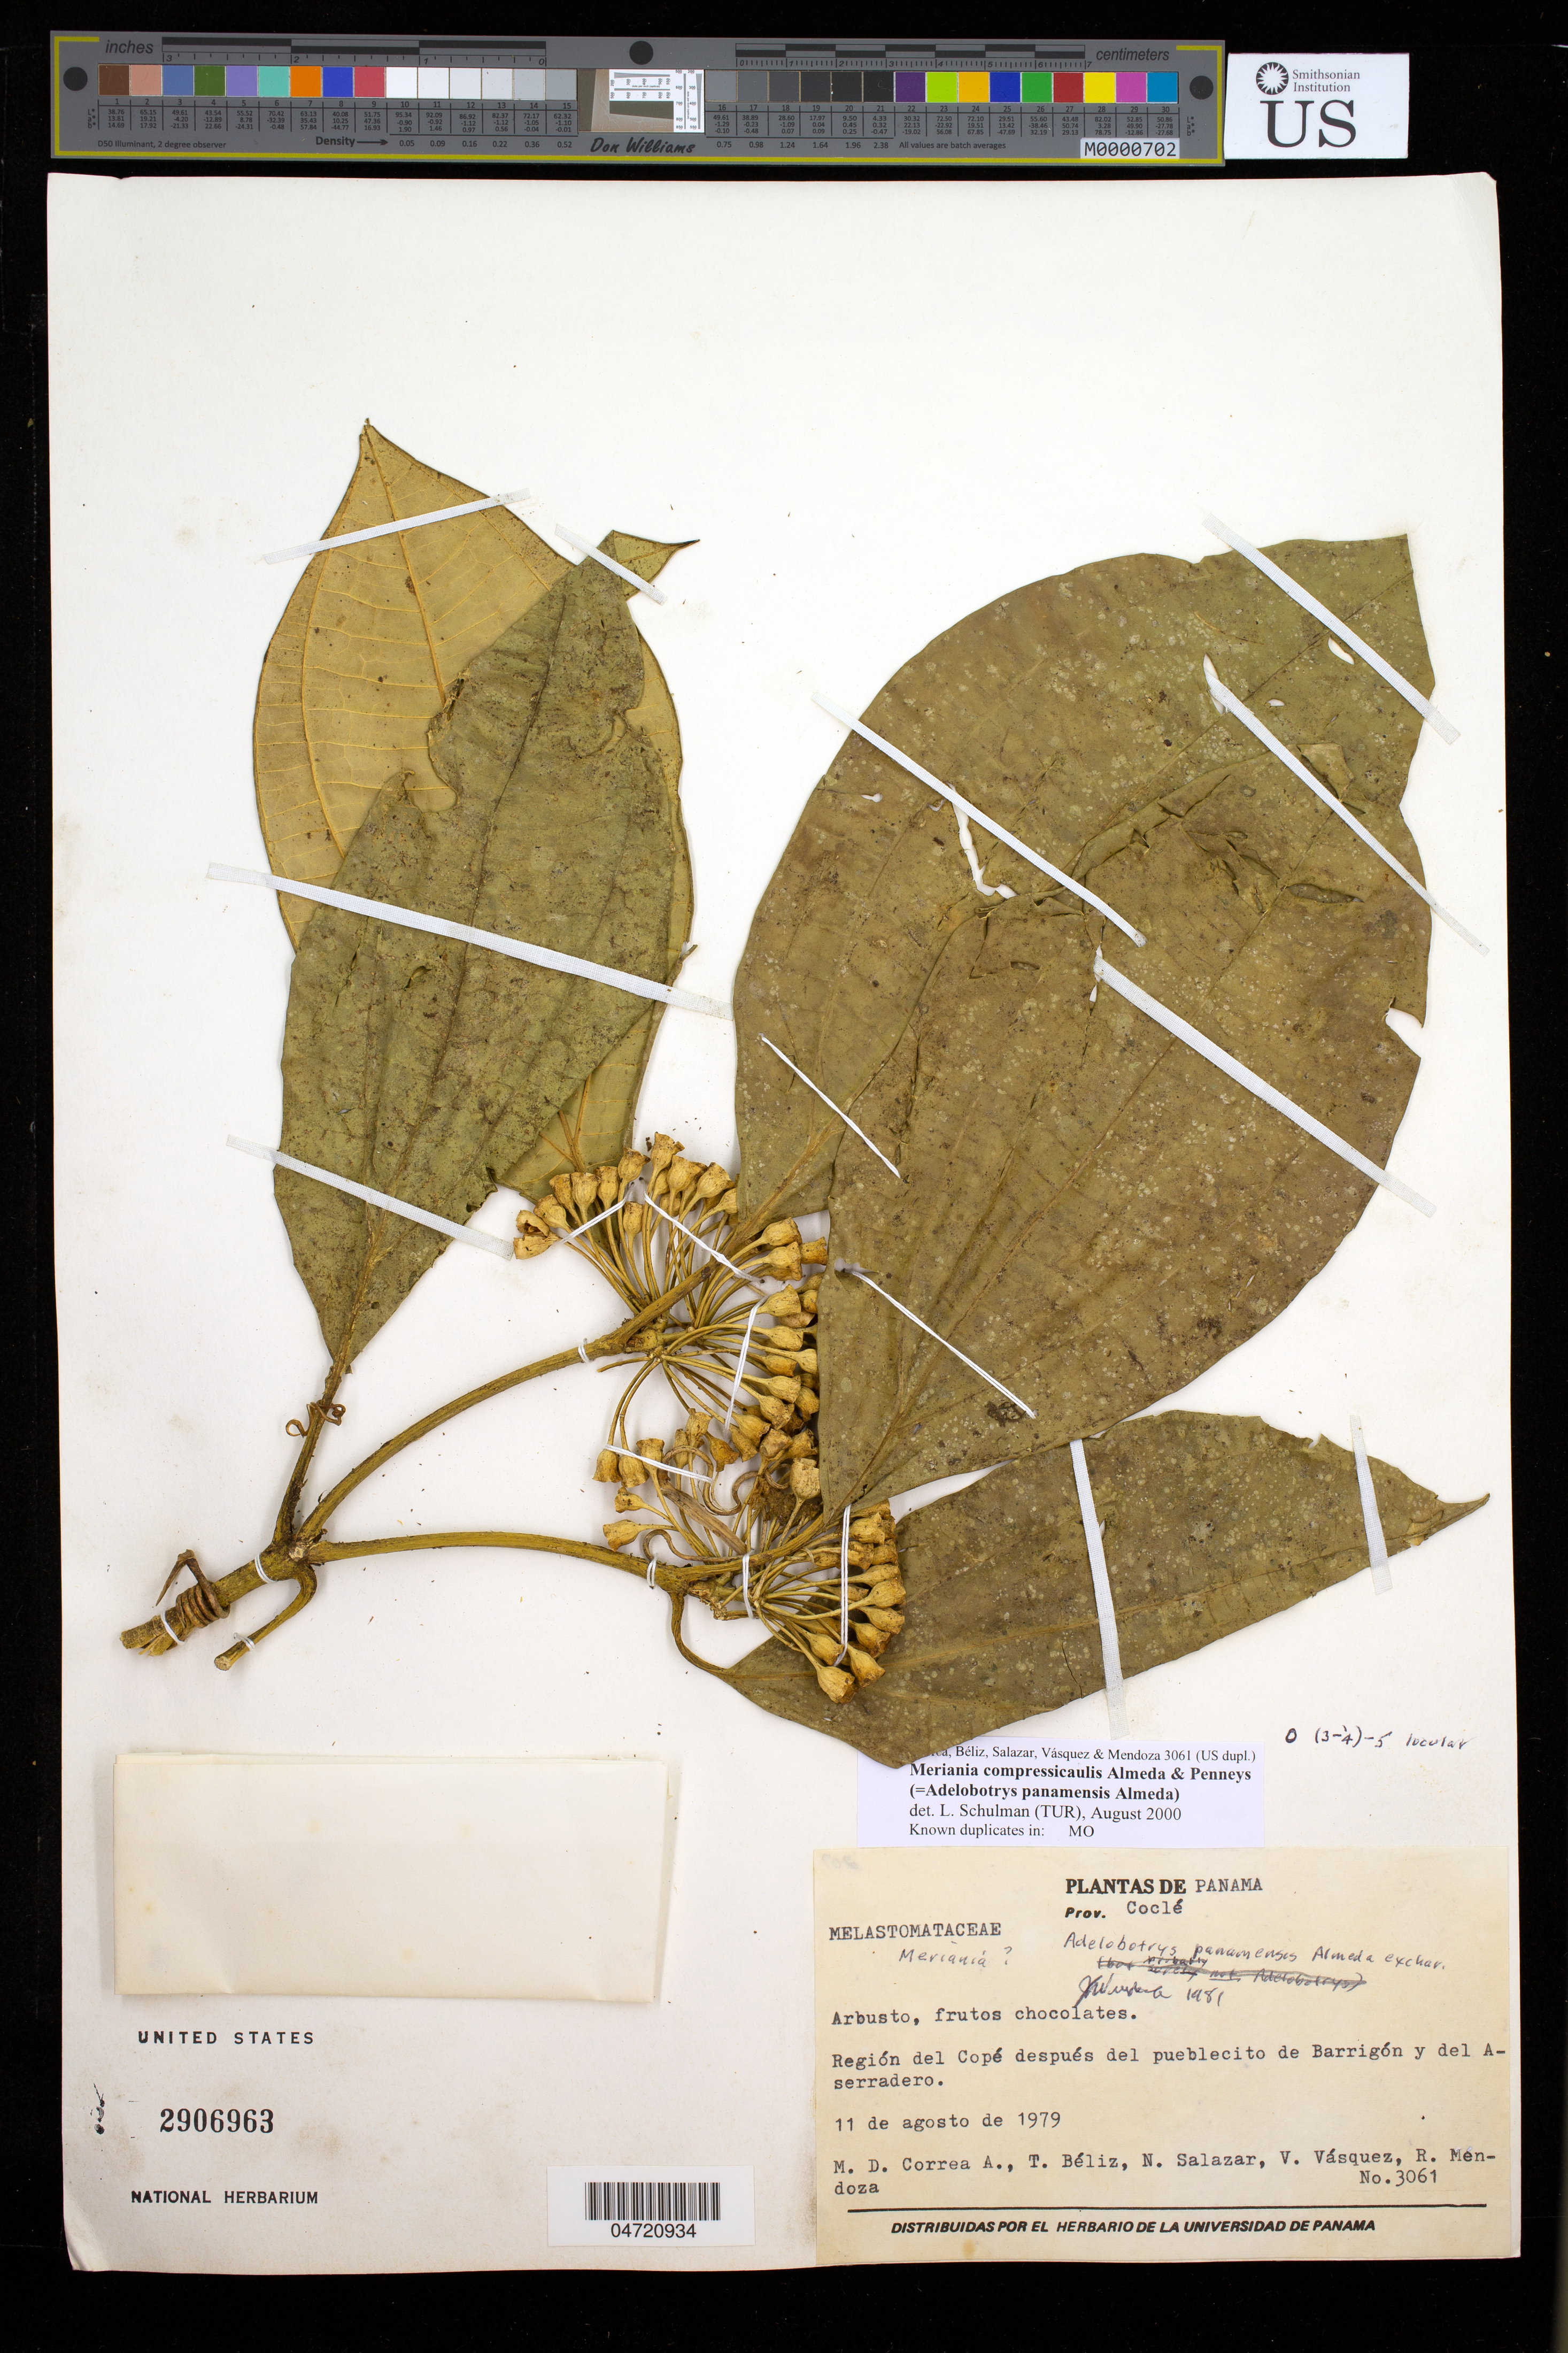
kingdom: Plantae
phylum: Tracheophyta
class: Magnoliopsida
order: Myrtales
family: Melastomataceae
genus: Meriania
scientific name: Meriania compressicaulis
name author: Almeda & Penneys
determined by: Schulman, Leif, (TUR), University of Turku (FINLAND)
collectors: M. D. Corrêa-A., T. Béliz, N. Salazar, R. Mendoza & V. Vasquez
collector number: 3061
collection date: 1979-08-11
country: Panama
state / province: Coclé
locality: Región del Copé después del pueblecito de Barrigón y del Aserradero.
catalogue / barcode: US 2906963